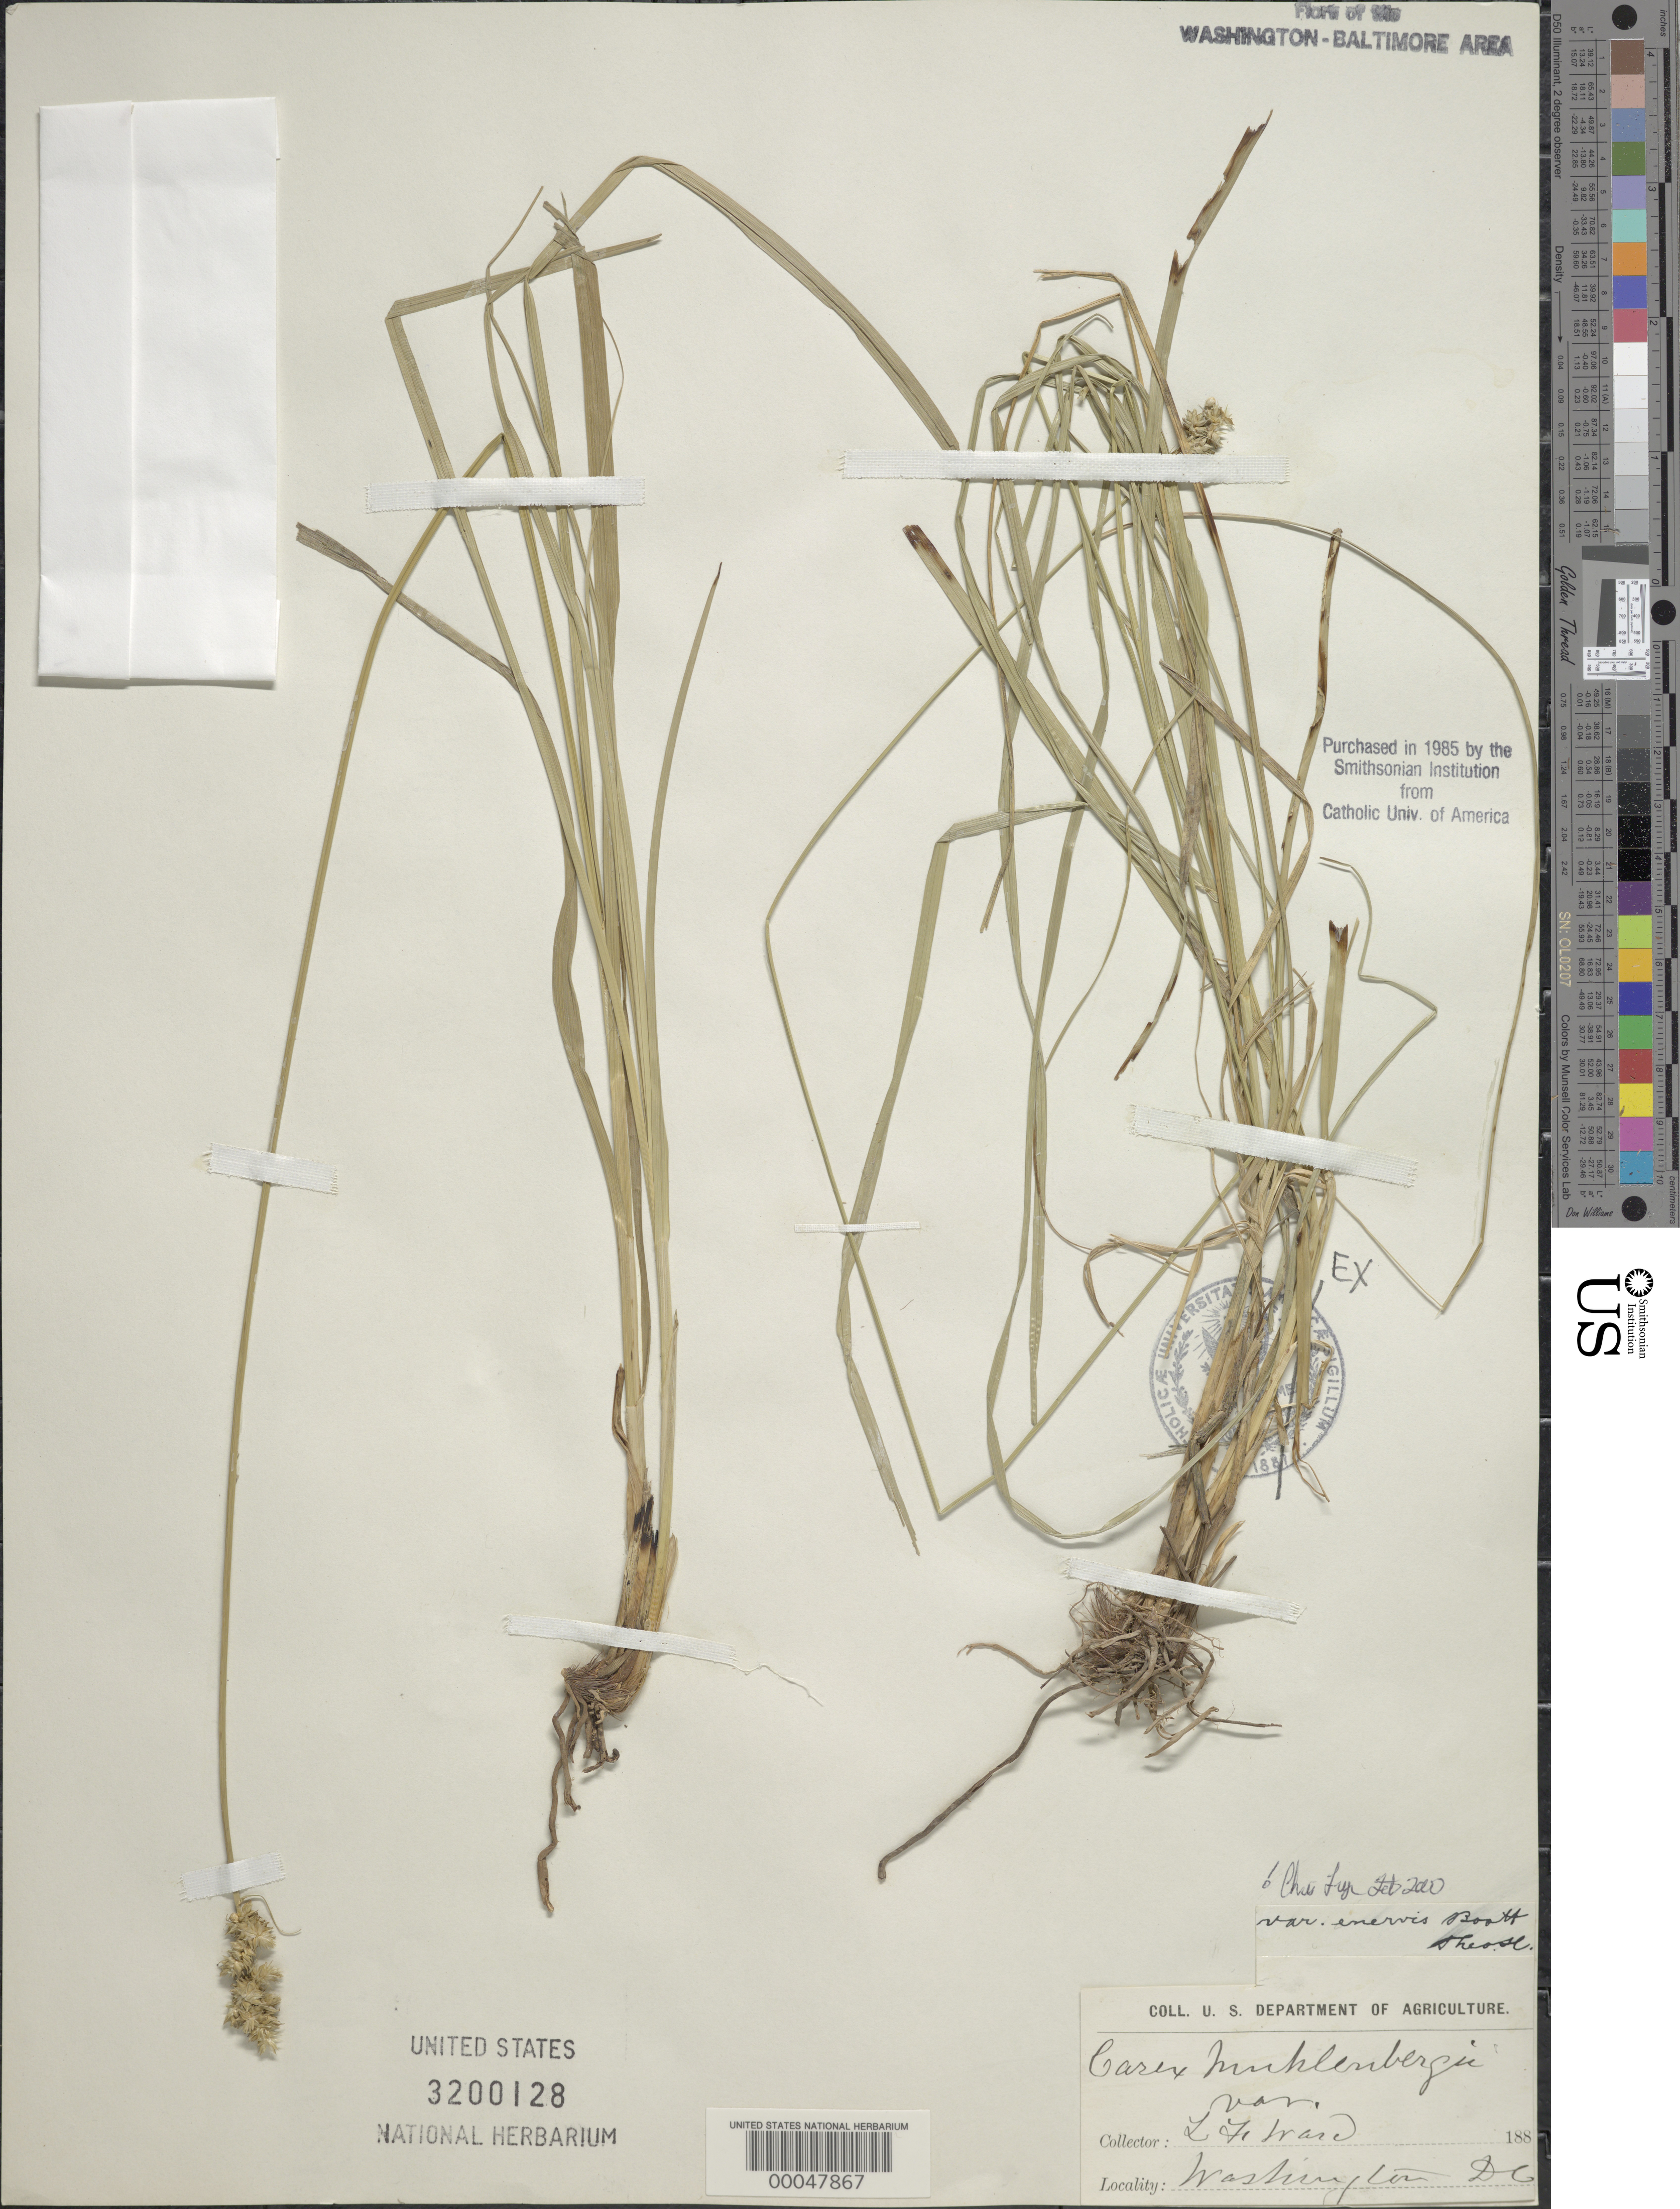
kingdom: Plantae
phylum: Tracheophyta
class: Liliopsida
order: Poales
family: Cyperaceae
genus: Carex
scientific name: Carex muehlenbergii var. enervis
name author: Boott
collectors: L. F. Ward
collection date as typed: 188-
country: United States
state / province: District of Columbia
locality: Washington DC Area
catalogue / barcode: US 3200128